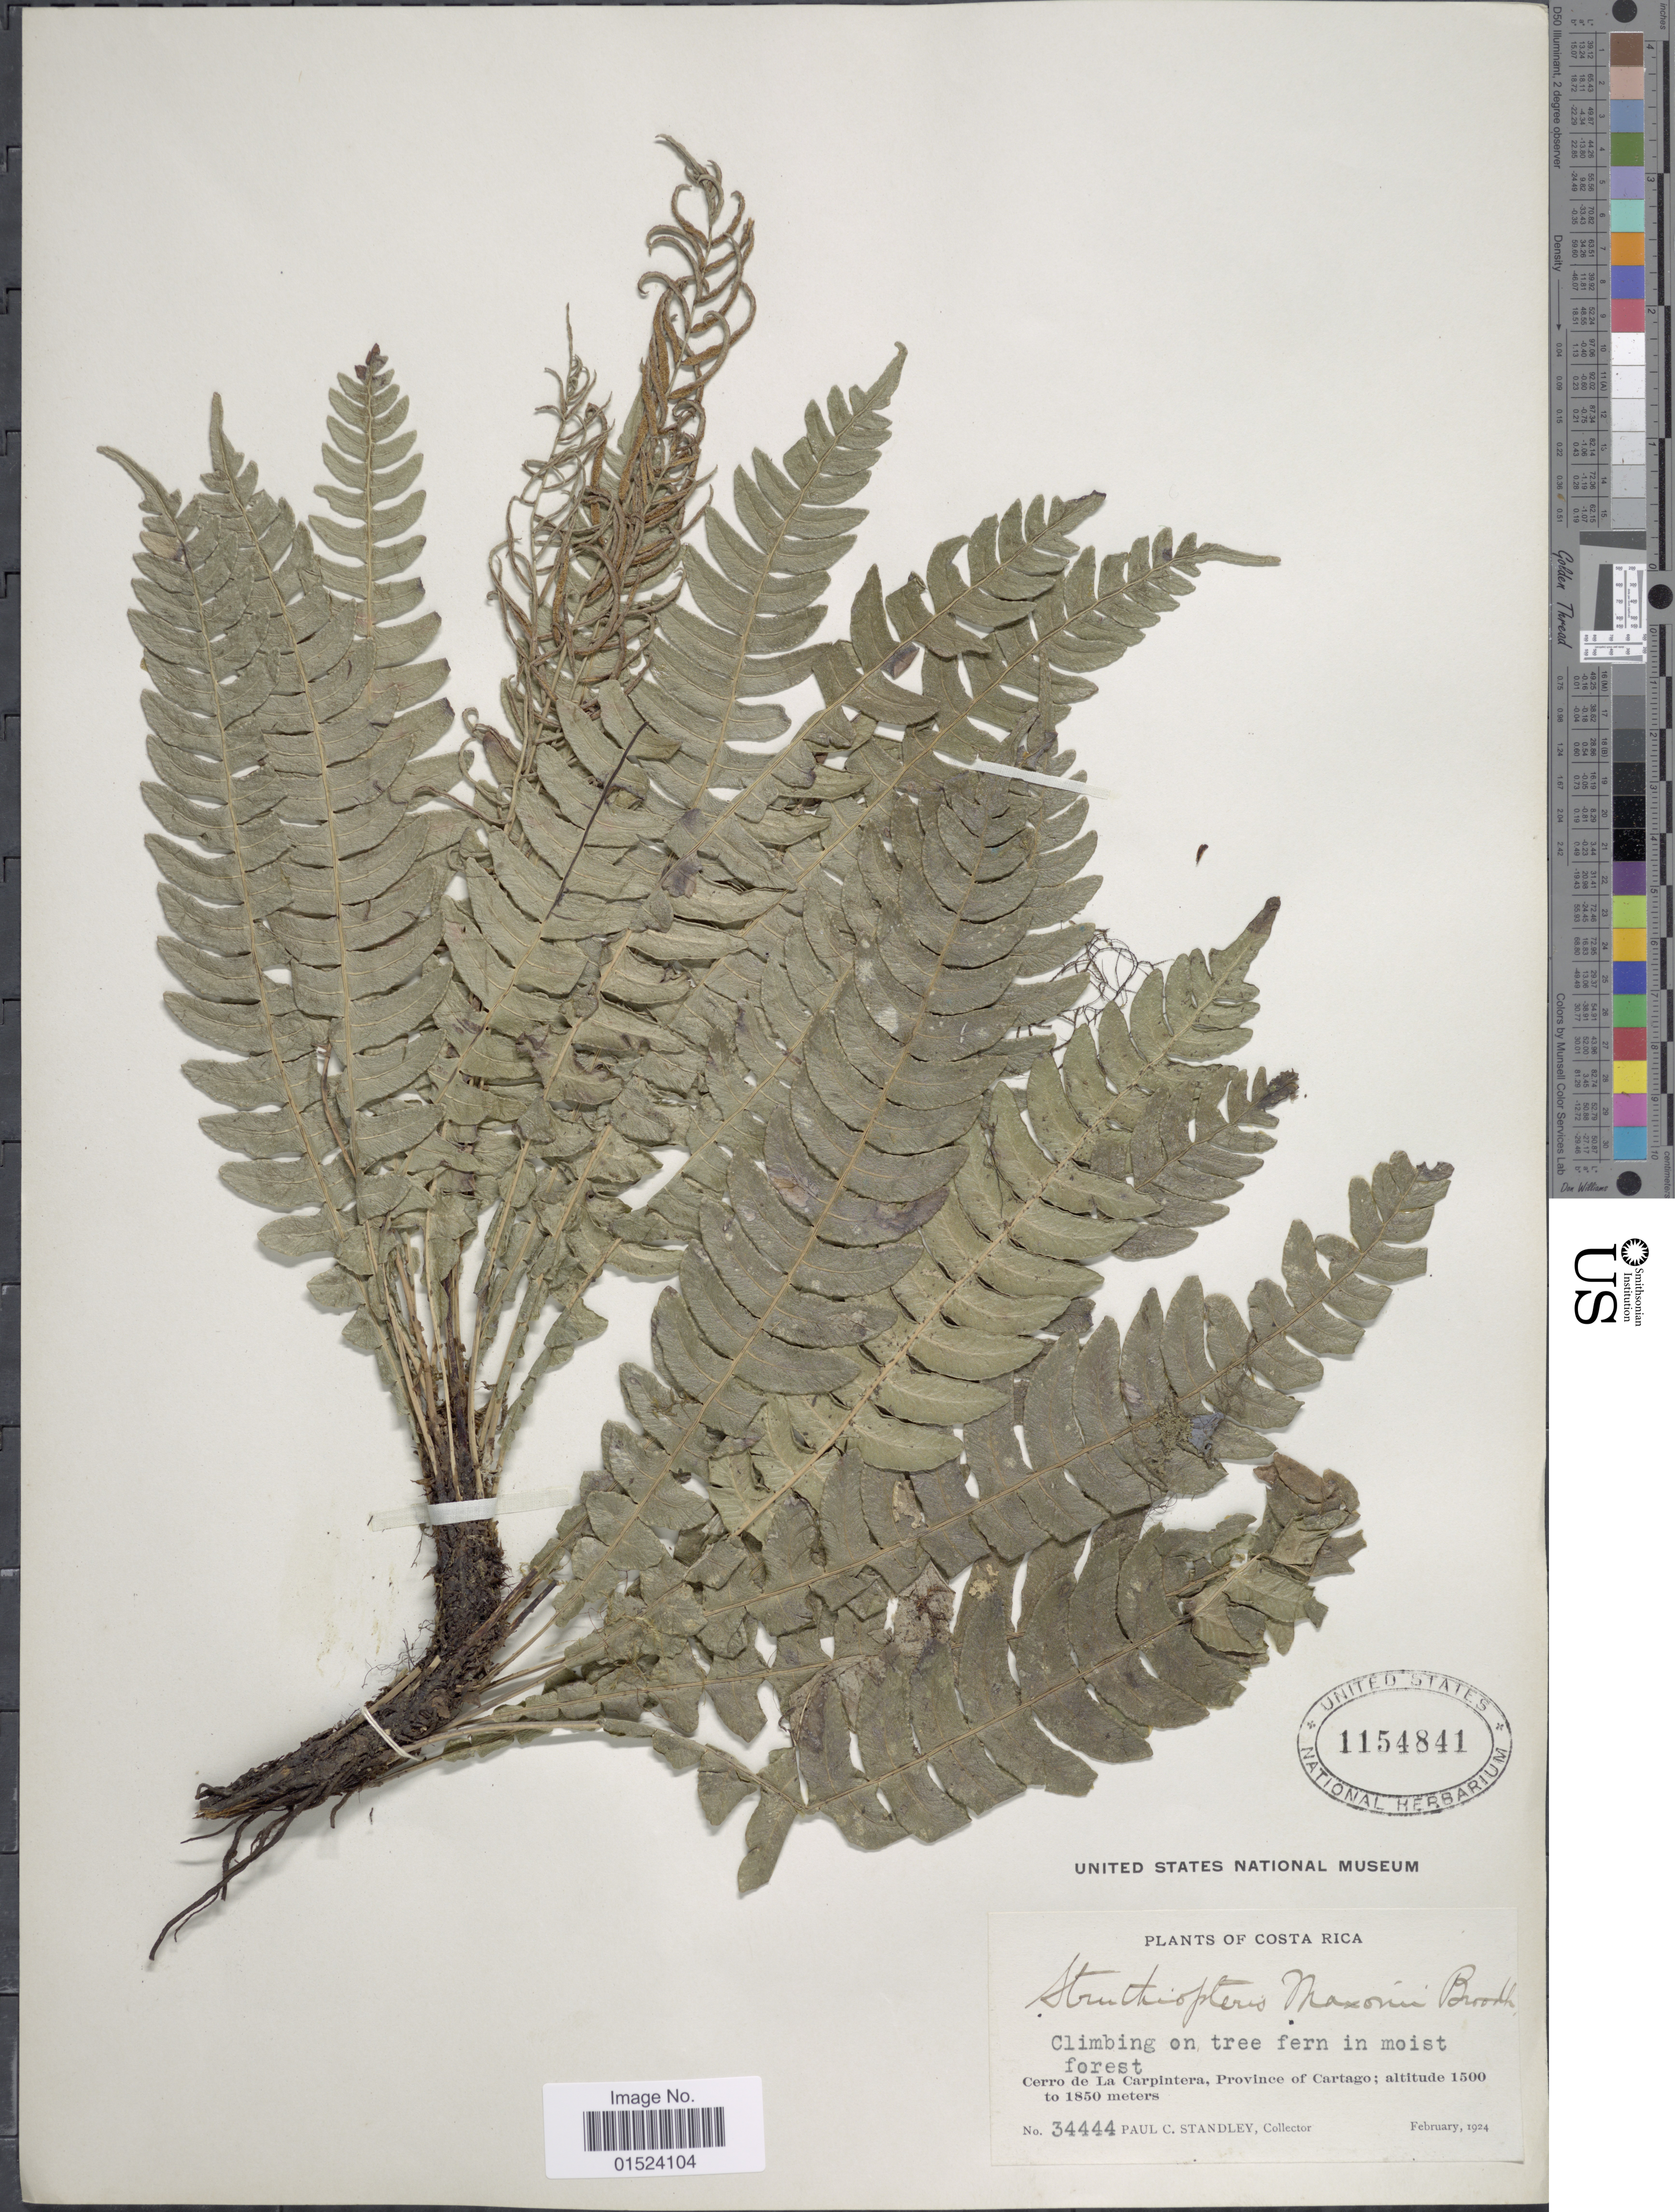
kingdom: Plantae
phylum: Tracheophyta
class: Polypodiopsida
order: Polypodiales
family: Blechnaceae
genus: Blechnum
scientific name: Blechnum l'herminieri subsp. lehmannii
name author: (Hieron.) Lellinger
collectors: P. C. Standley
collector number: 34444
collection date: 1924-02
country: Costa Rica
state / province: Cartago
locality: Cerro de La Carpintera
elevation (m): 1500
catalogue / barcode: US 1154841